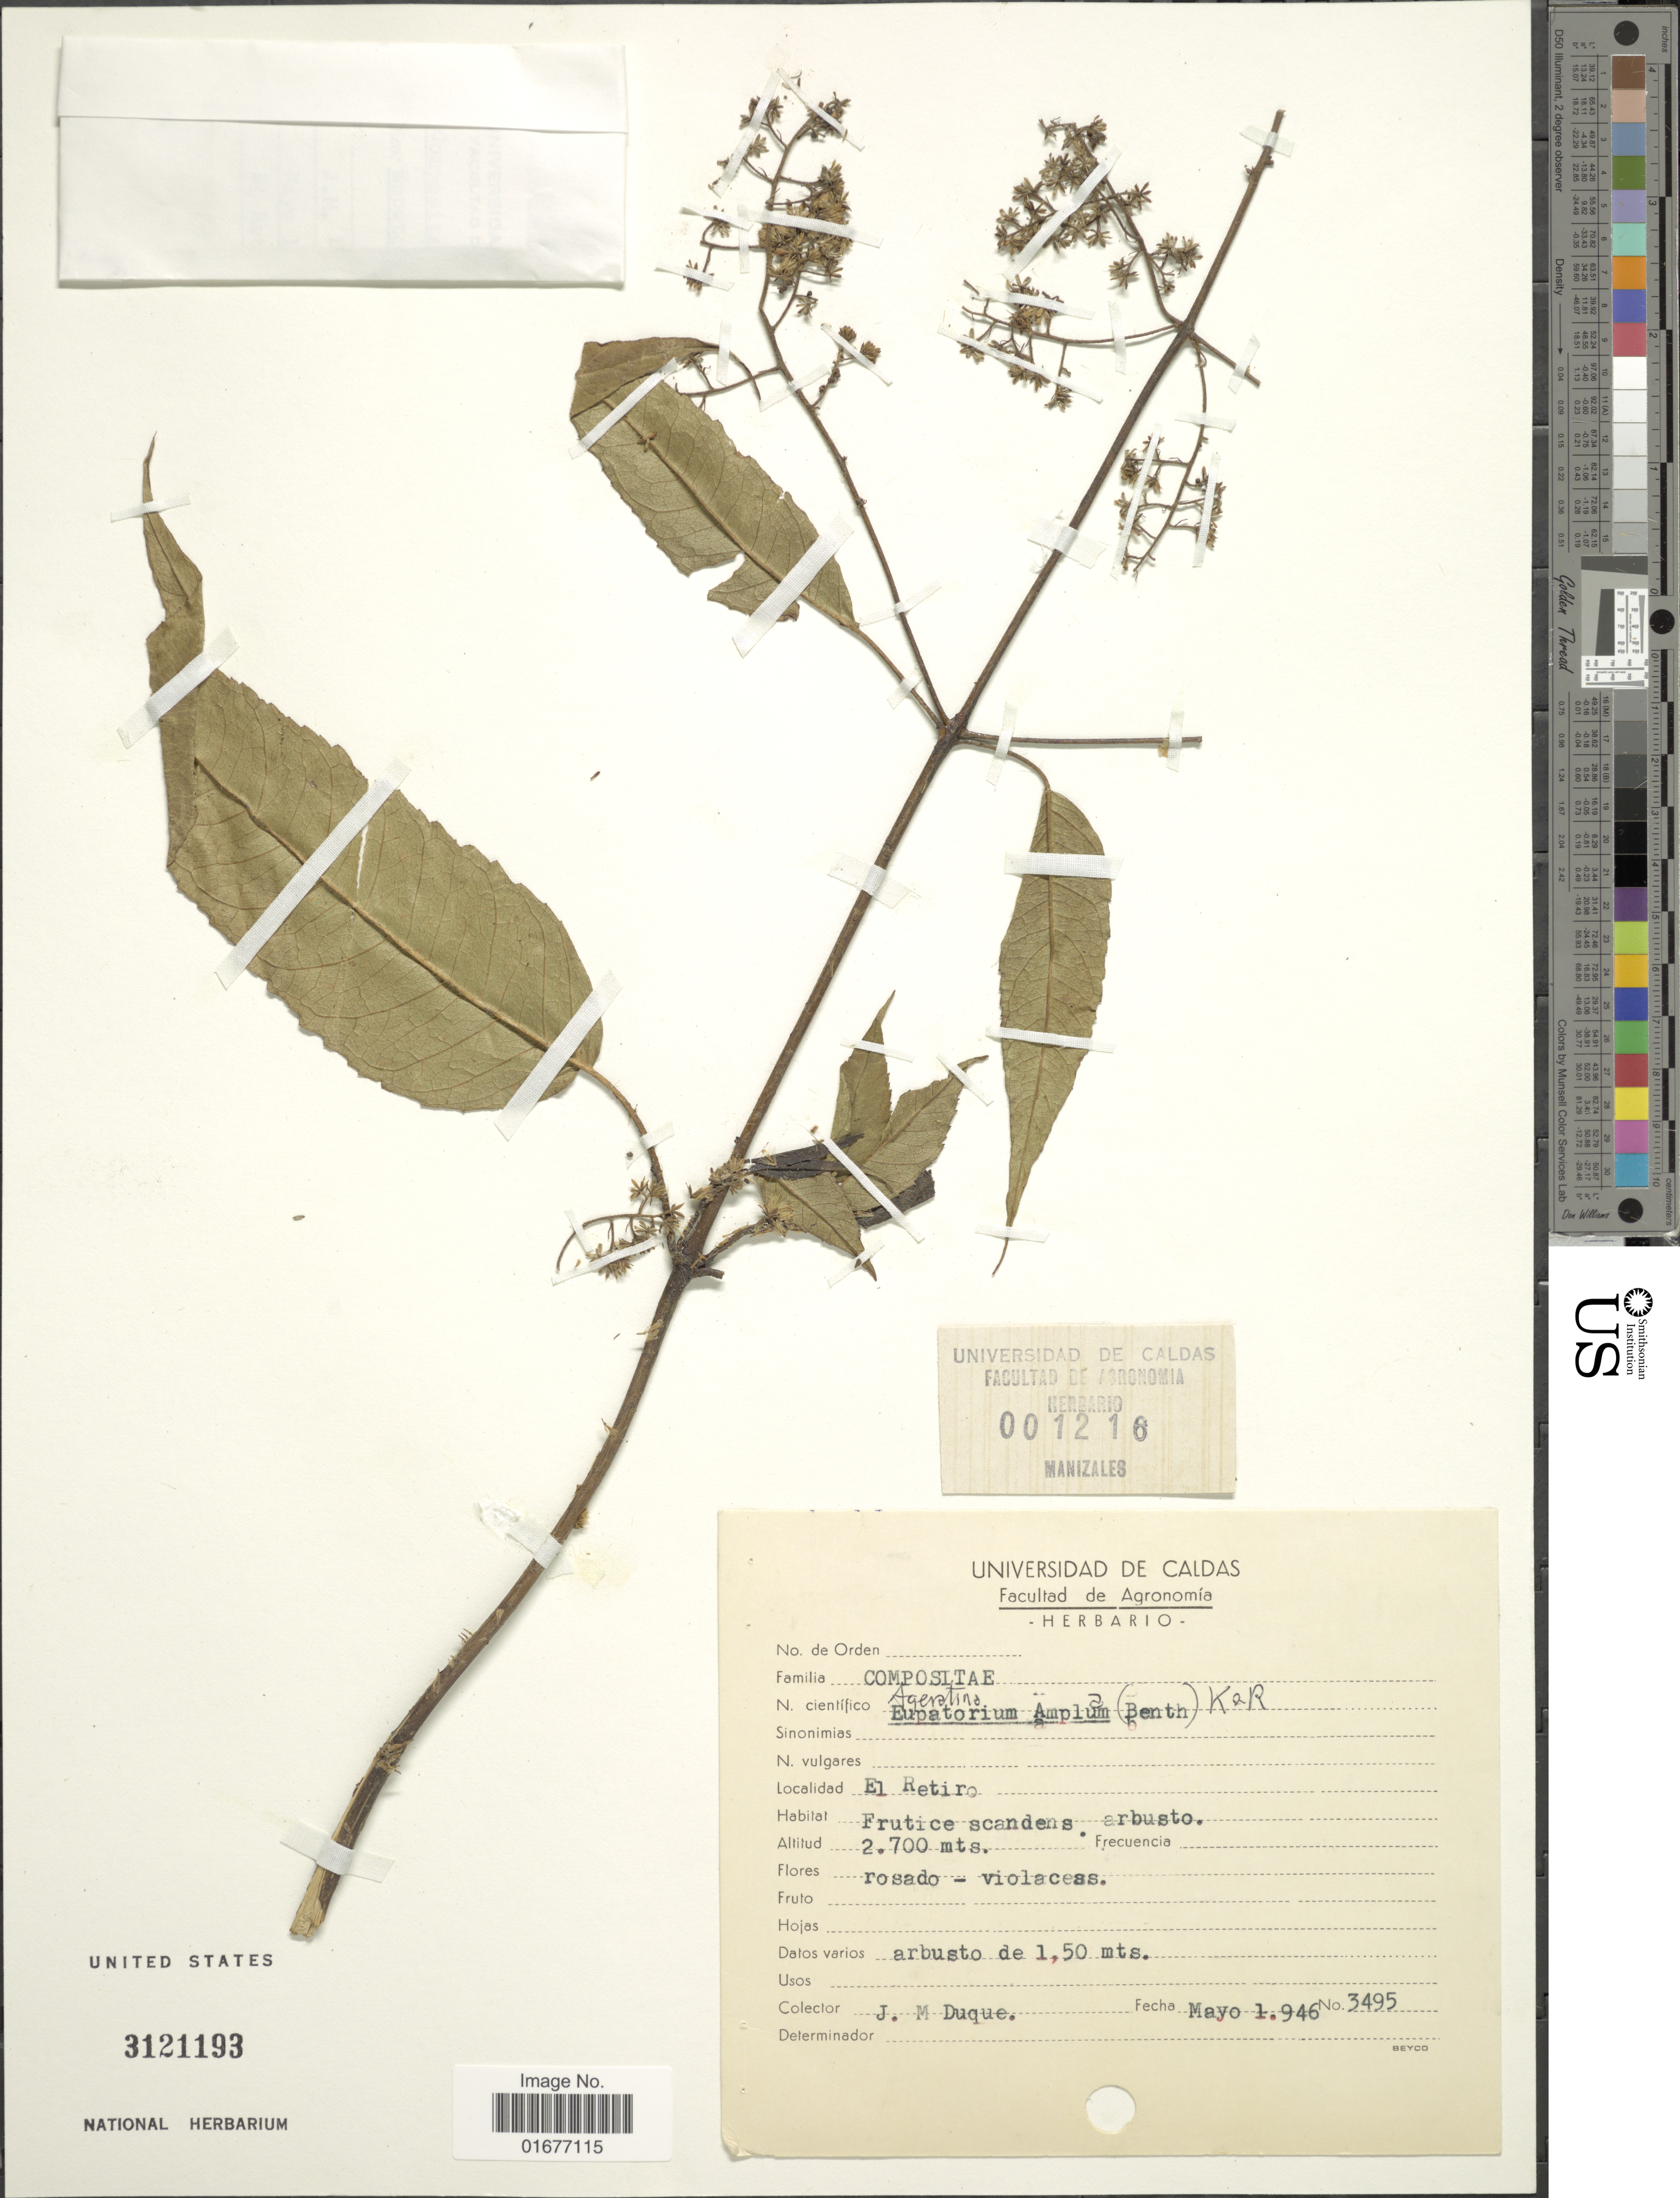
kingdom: Plantae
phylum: Tracheophyta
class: Magnoliopsida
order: Asterales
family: Asteraceae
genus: Ageratina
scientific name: Ageratina ampla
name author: (Benth.) R.M. King & H. Rob.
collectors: J. Duque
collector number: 3495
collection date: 1946-05-01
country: Colombia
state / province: Antioquia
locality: El Retiro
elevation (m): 2700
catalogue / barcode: US 3121193